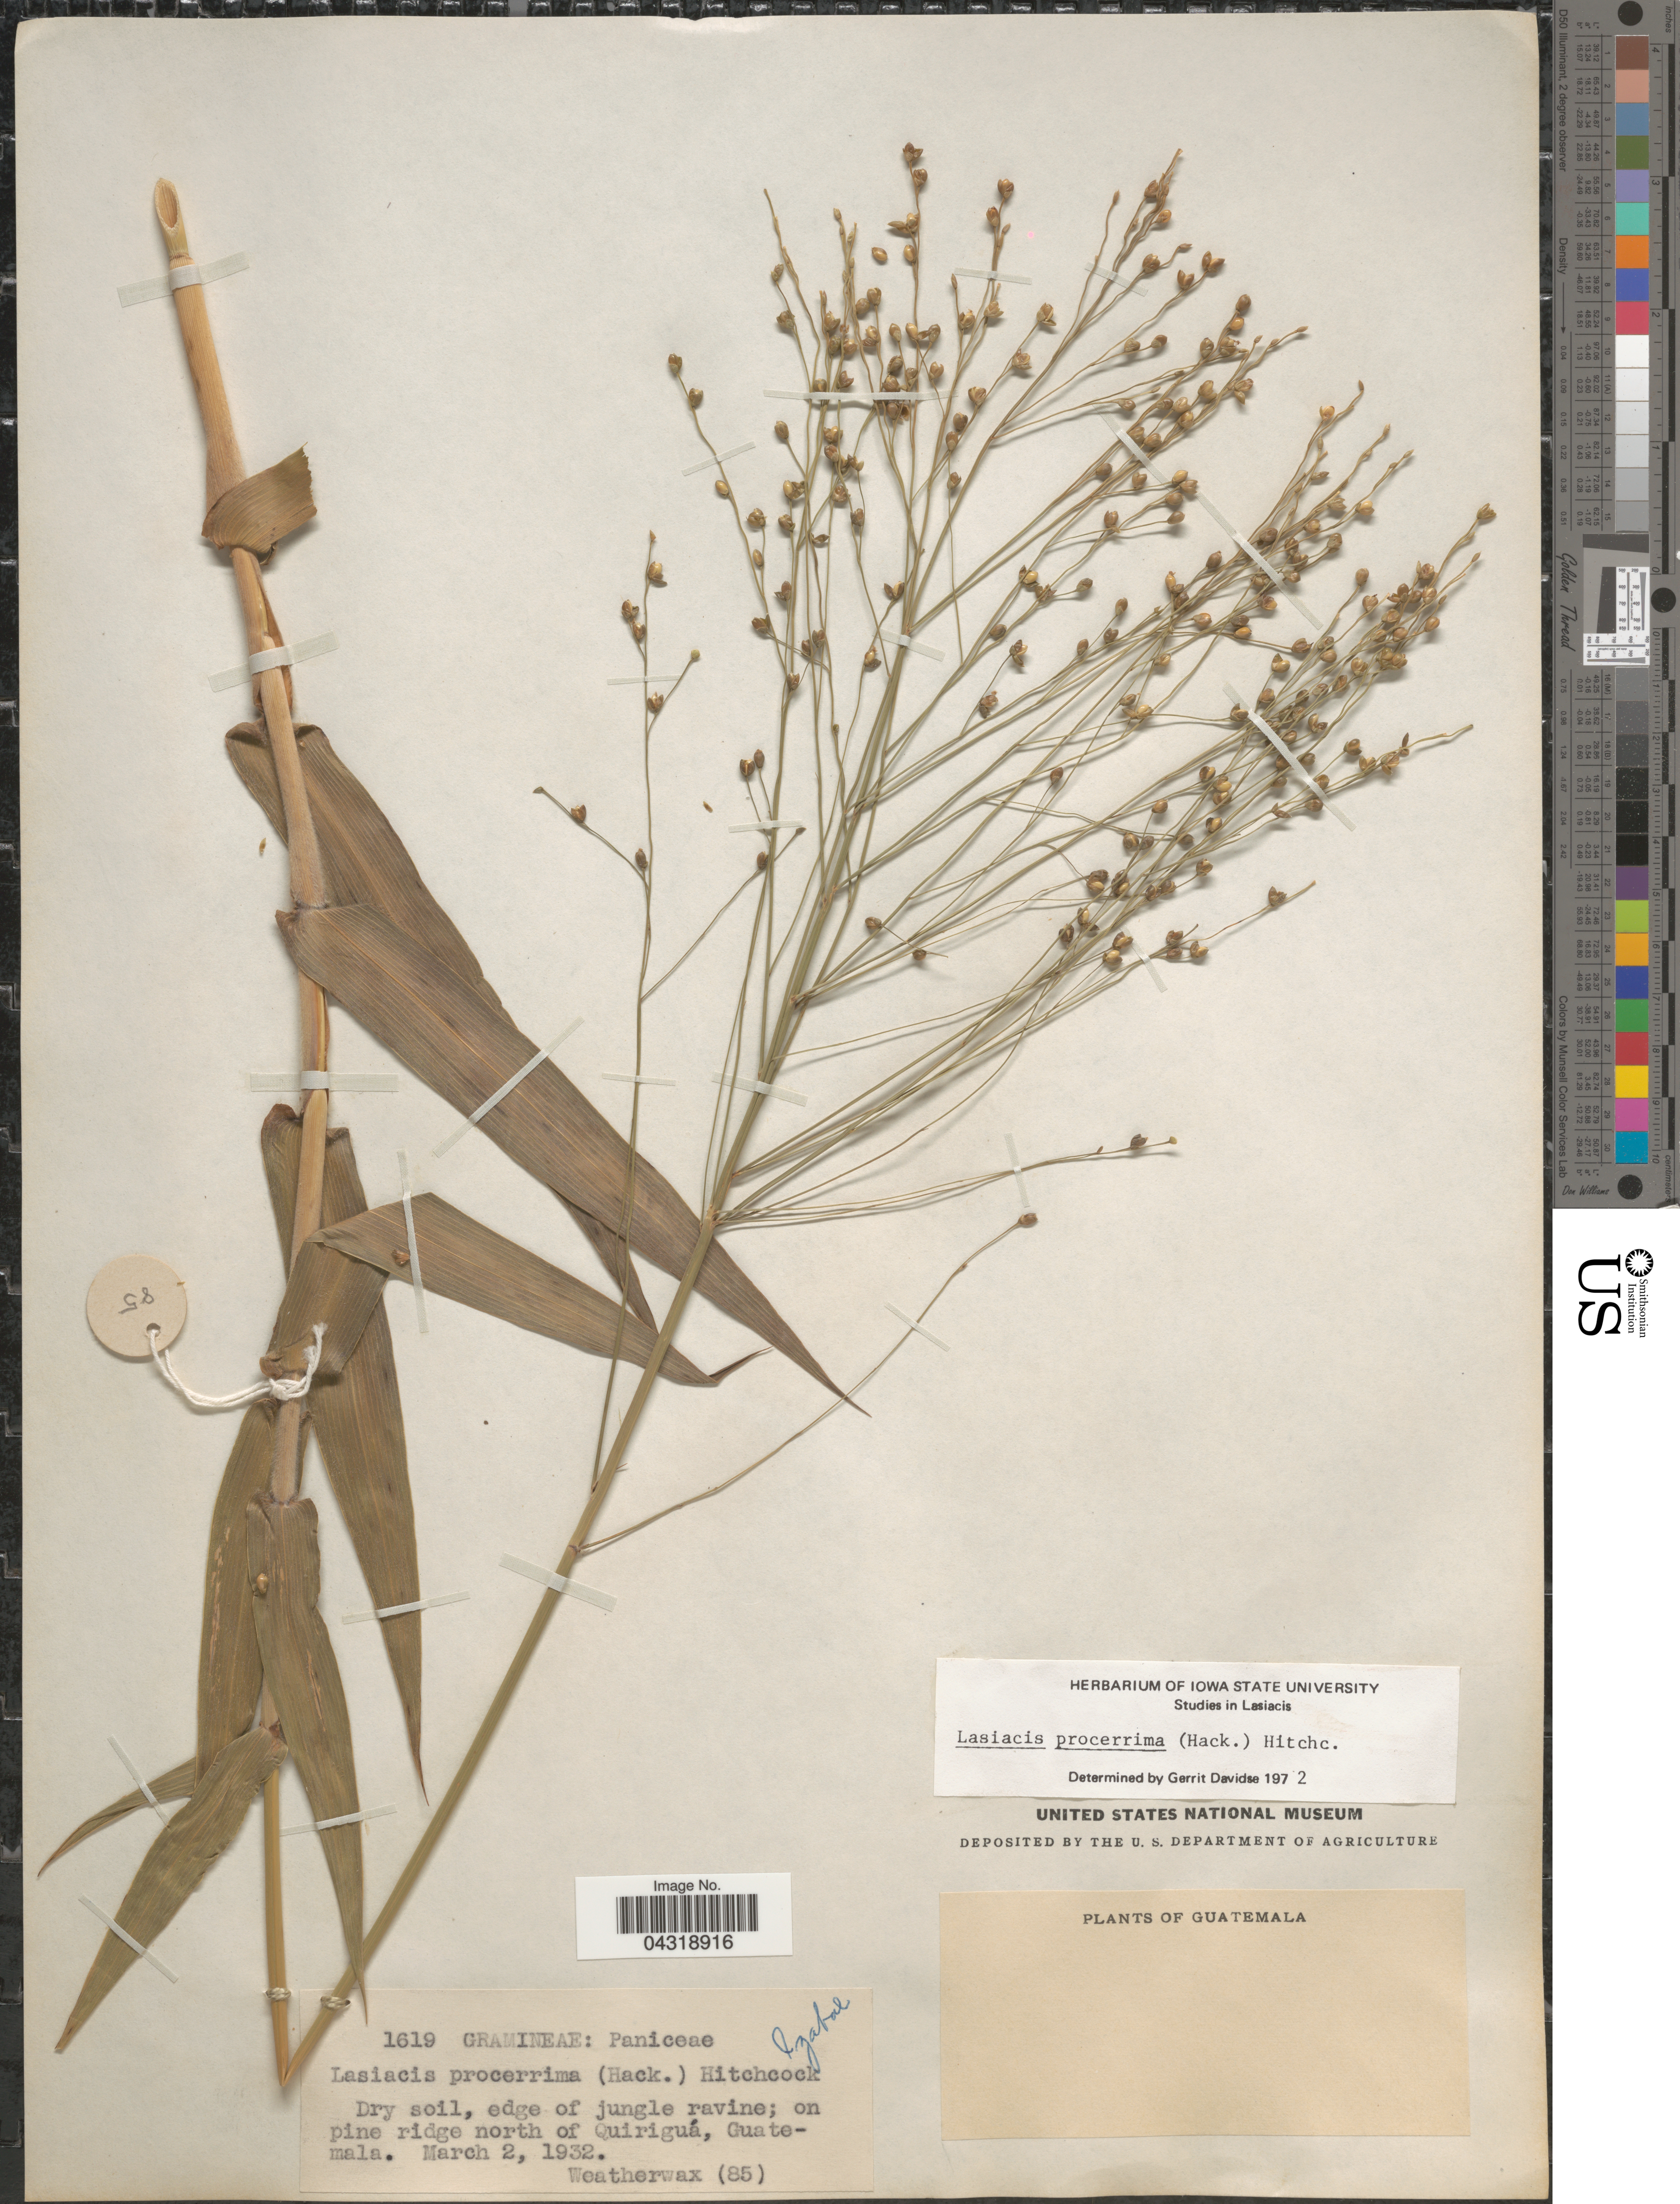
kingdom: Plantae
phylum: Tracheophyta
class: Liliopsida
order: Poales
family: Poaceae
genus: Lasiacis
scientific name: Lasiacis procerrima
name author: (Hack.) Hitchc.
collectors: -. Weatherwax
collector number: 85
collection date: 1932-03-02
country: Guatemala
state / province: Izabal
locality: Dry soil, edge of jungle ravine; on pine ridge north of Quiriguá.